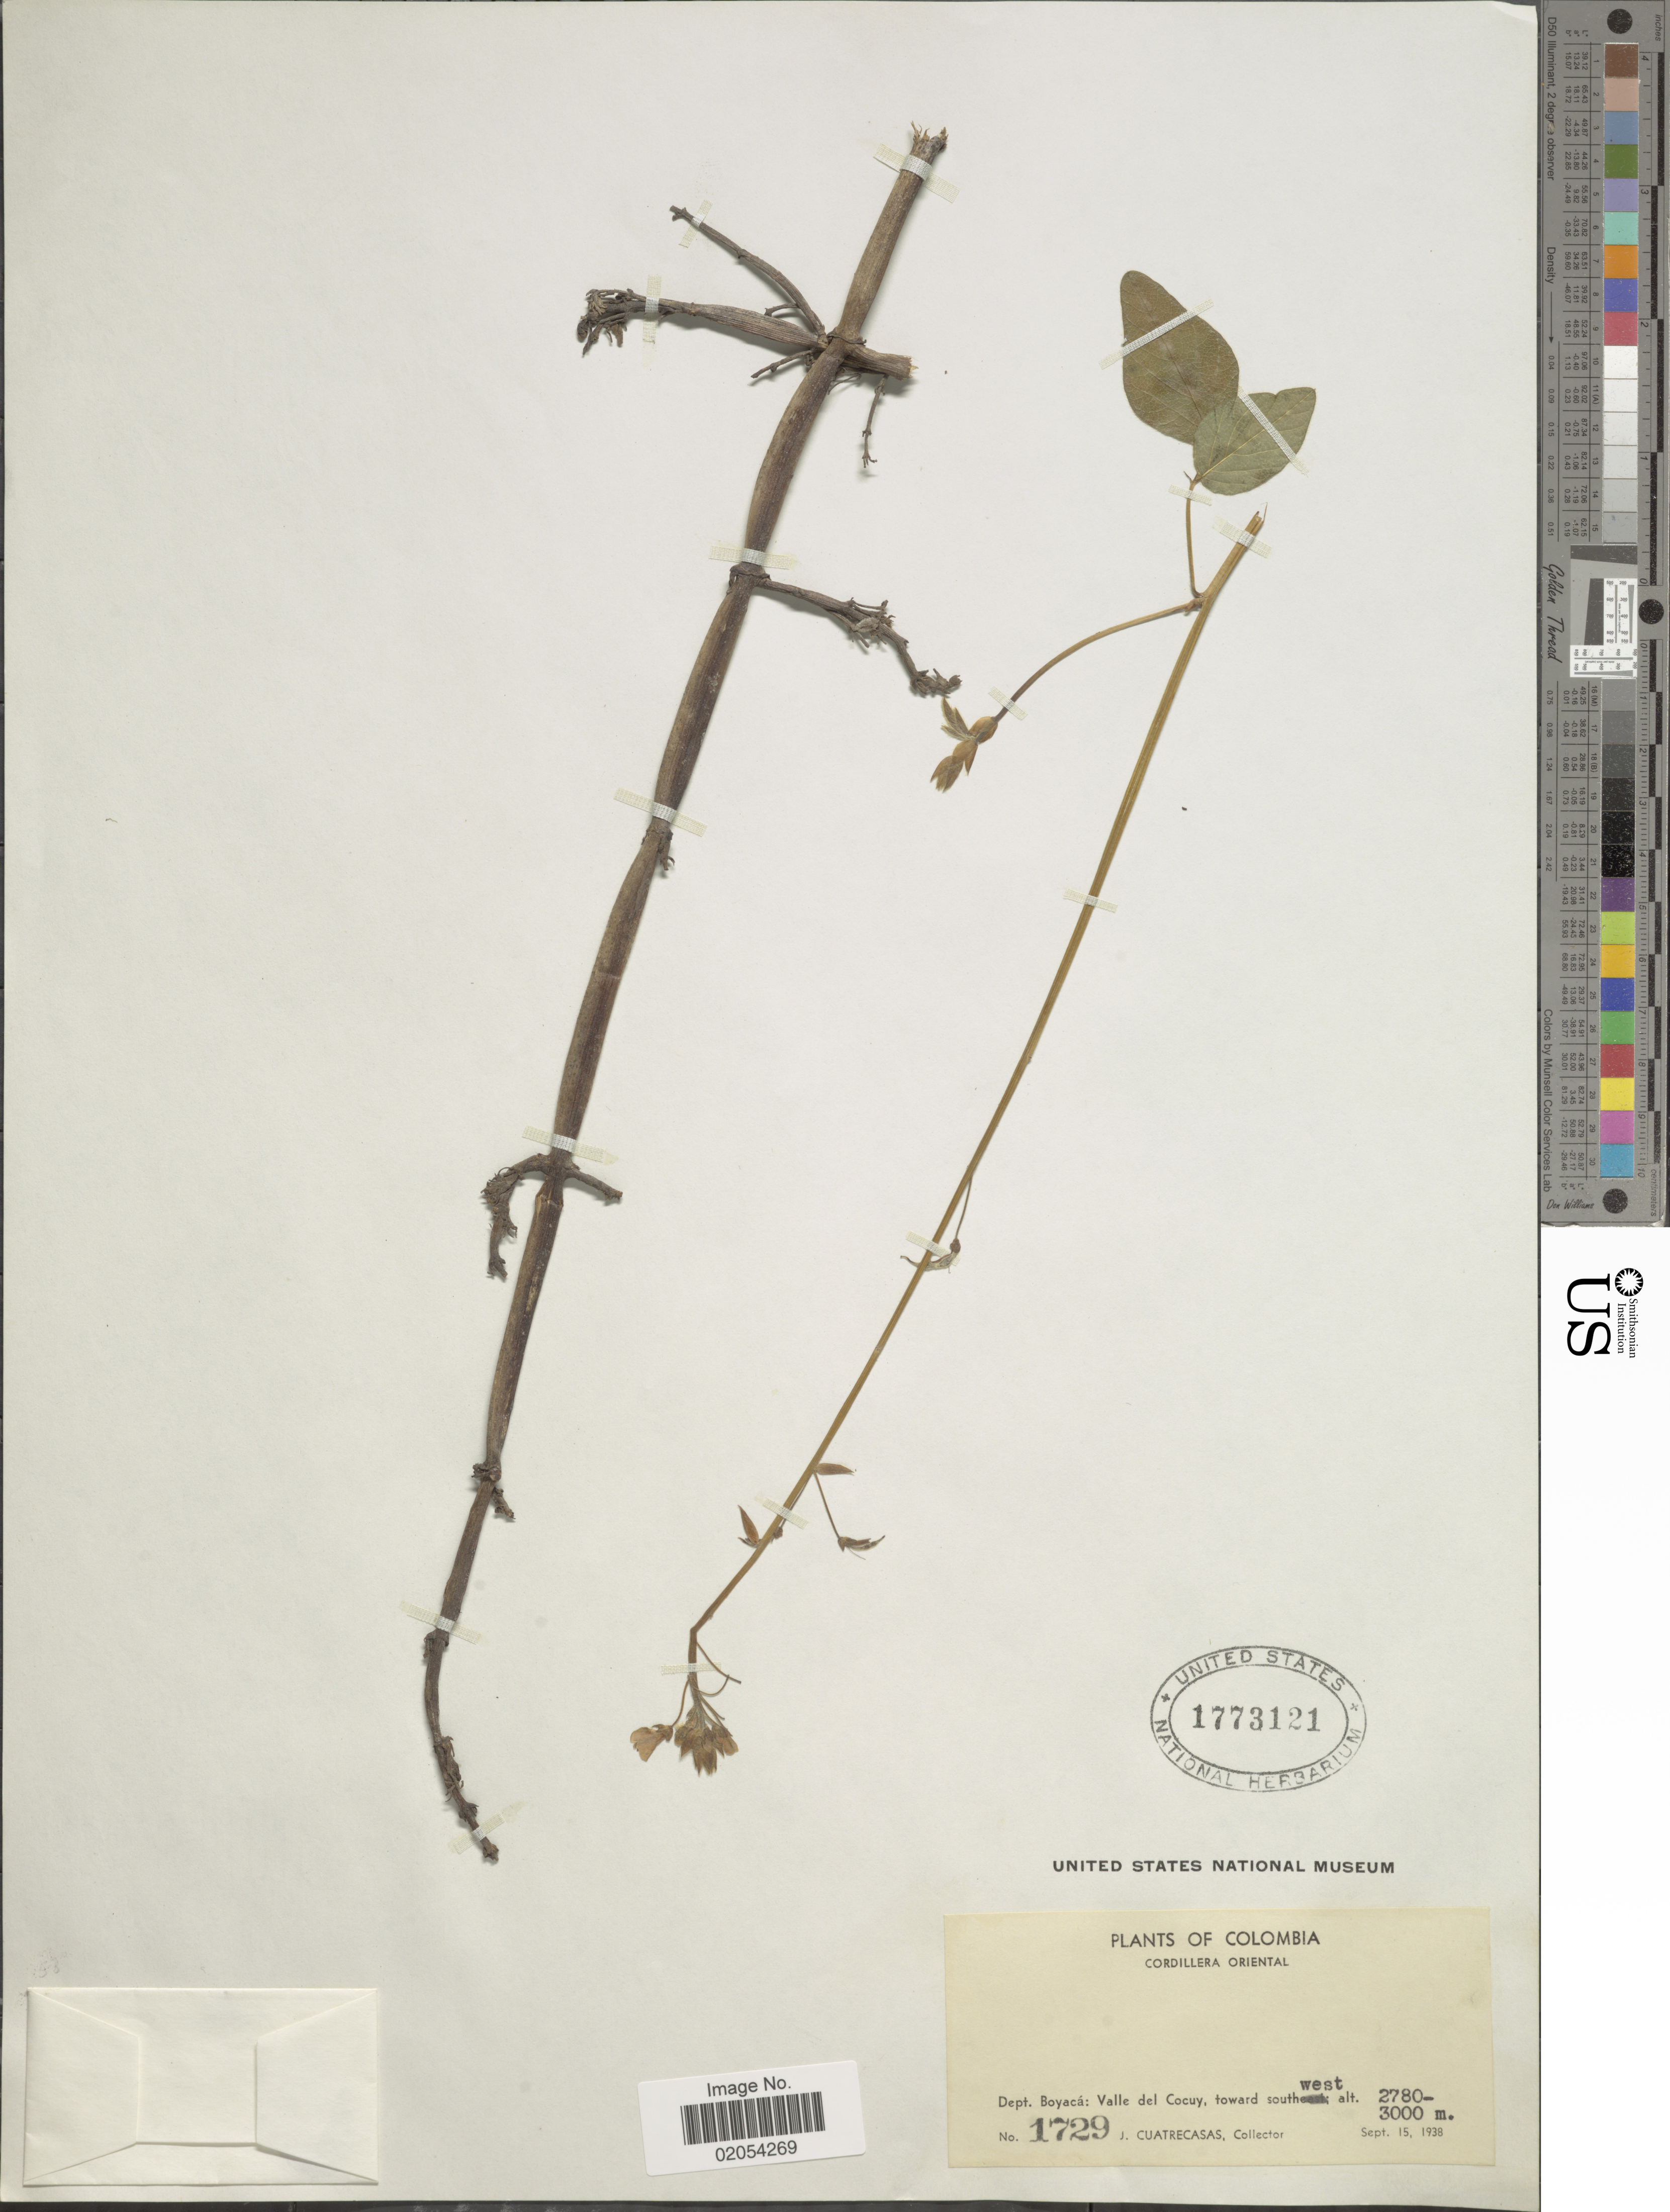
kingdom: Plantae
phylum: Tracheophyta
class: Magnoliopsida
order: Fabales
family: Fabaceae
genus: Desmodium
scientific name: Desmodium sp.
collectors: J. Cuatrecasas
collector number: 1729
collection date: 1938-09-15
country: Colombia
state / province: Boyacá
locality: Dept. Boyaca: Valle del Cocuy, toward southwest.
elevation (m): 2780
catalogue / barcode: US 1773121